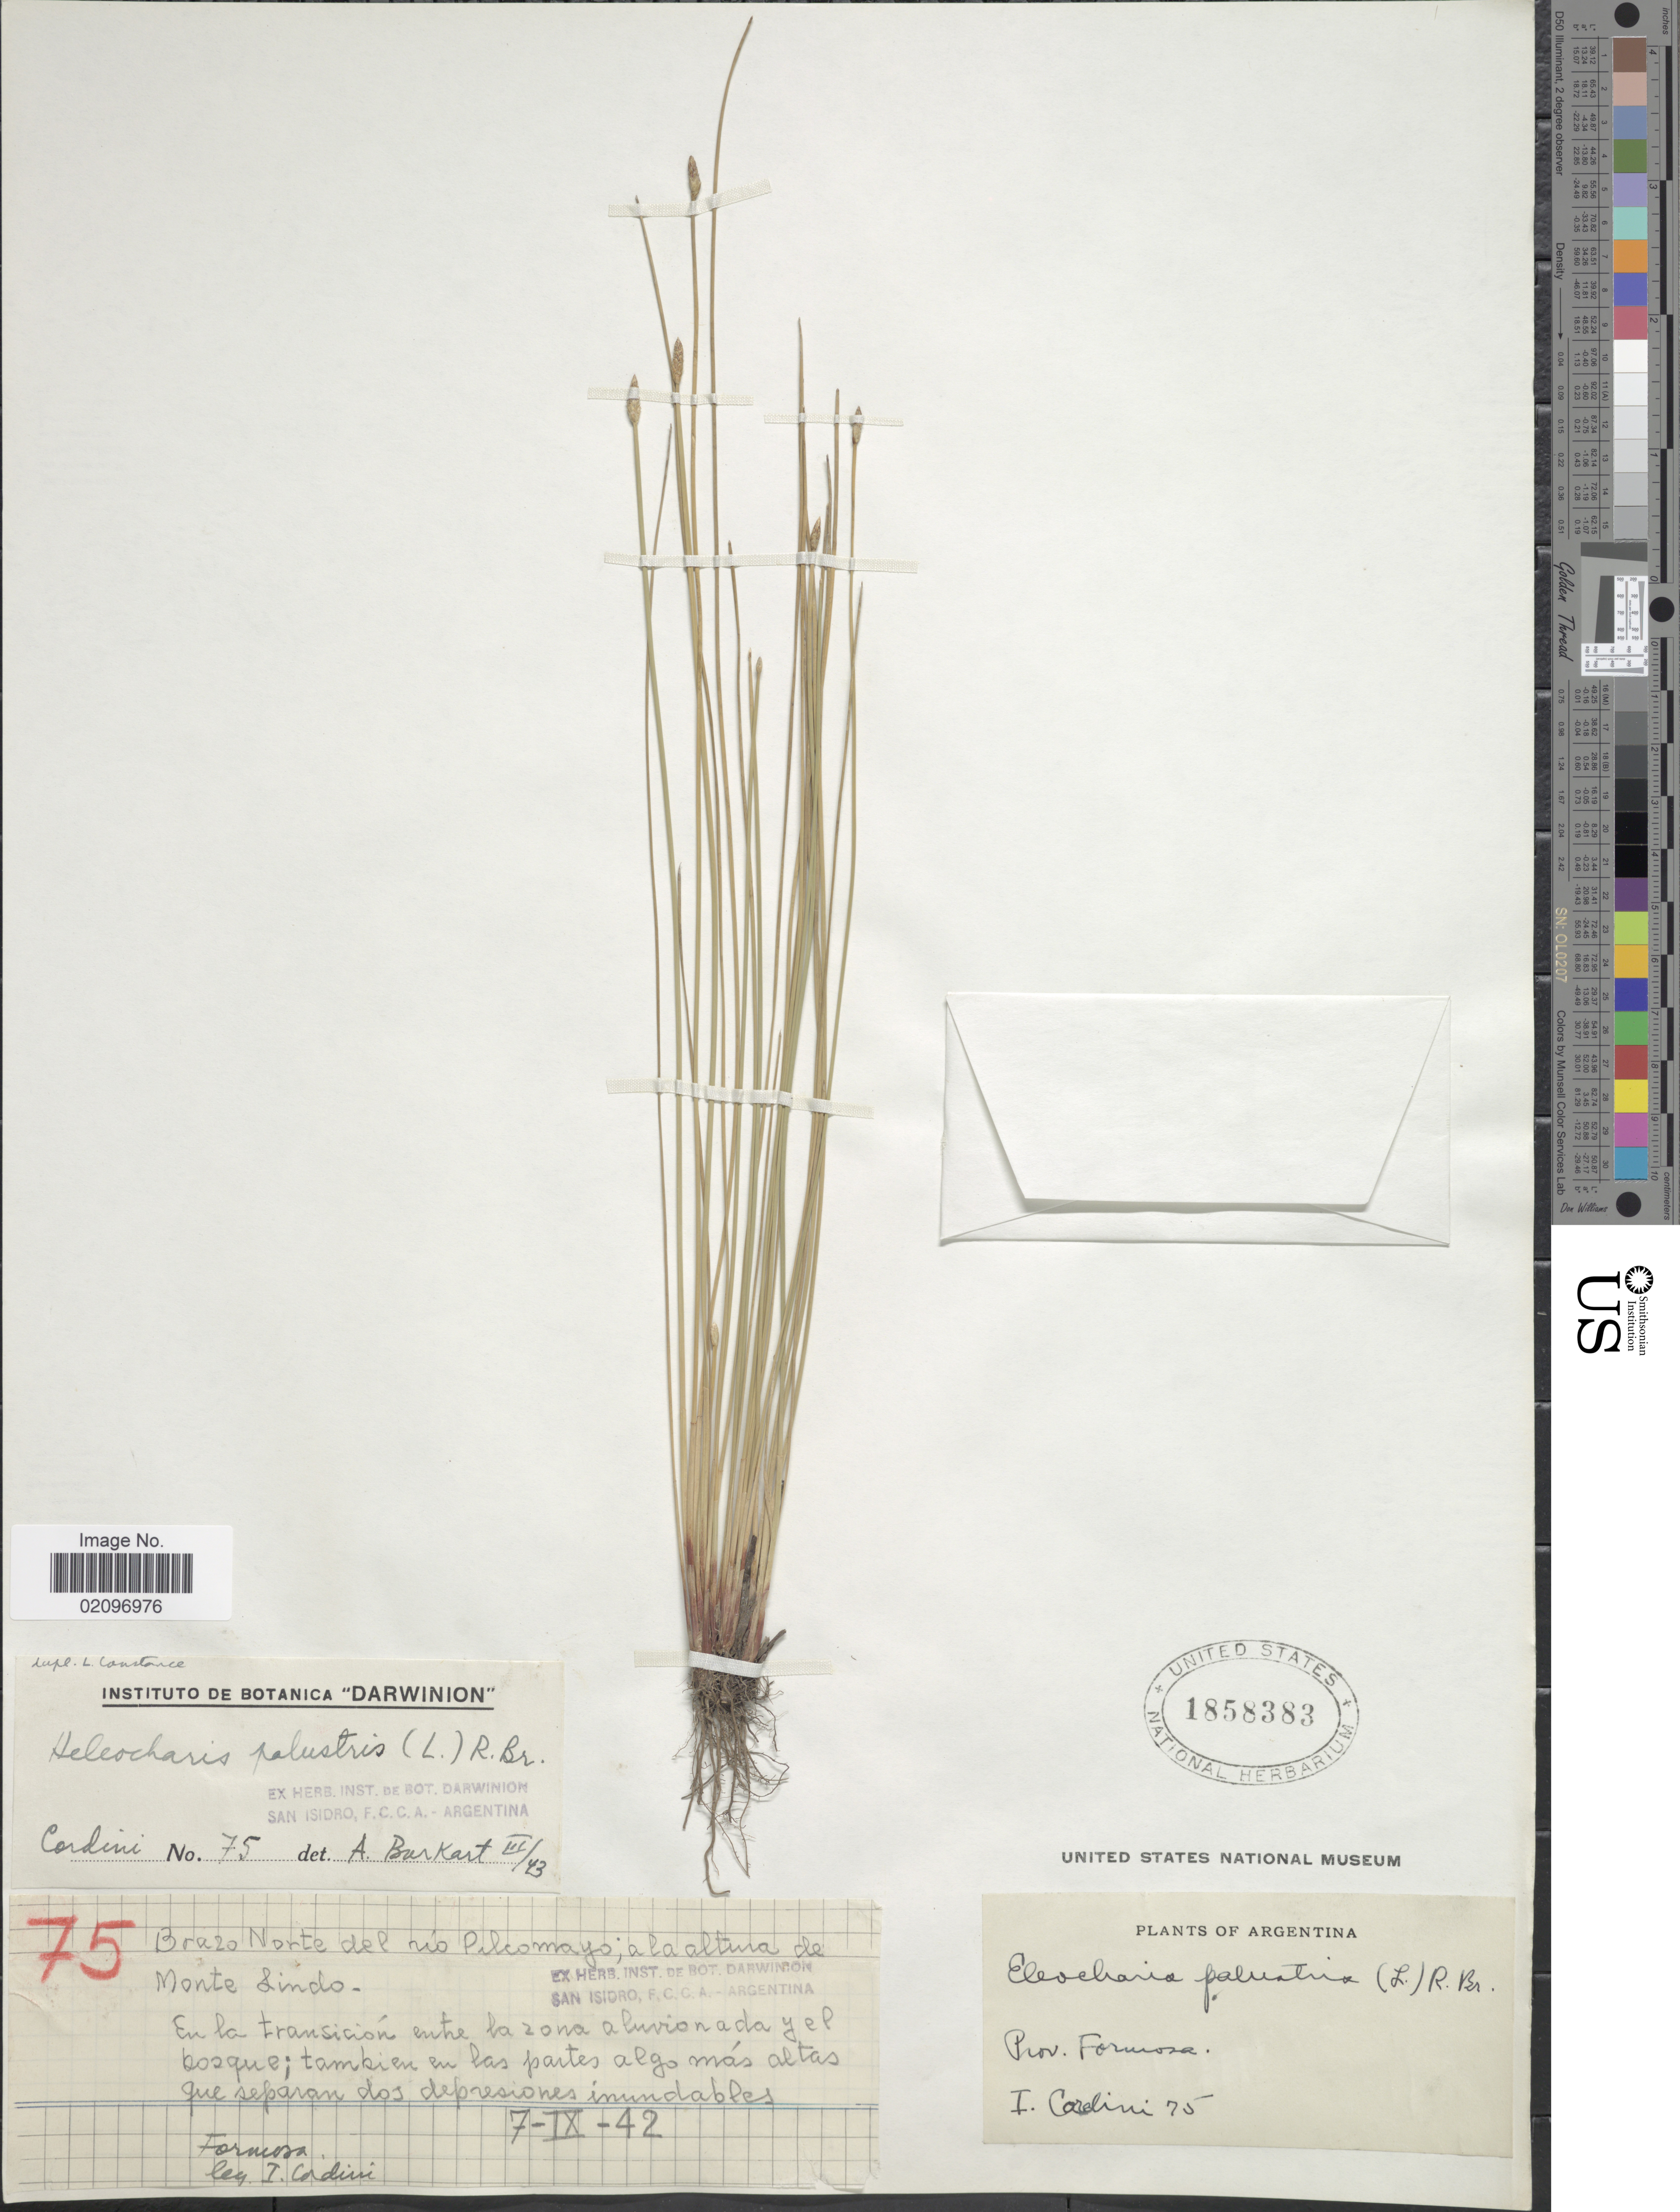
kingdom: Plantae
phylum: Tracheophyta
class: Liliopsida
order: Poales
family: Cyperaceae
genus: Eleocharis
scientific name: Eleocharis palustris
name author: (L.) Roem. & Schult.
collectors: I. Cordini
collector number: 75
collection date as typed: Transcribed d/m/y: 7/9/42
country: Argentina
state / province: Formosa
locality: Prov. Formosa. Brazo Norte del rio Pilcomayo; a la altura de Monte Lindo.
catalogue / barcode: US 1858383